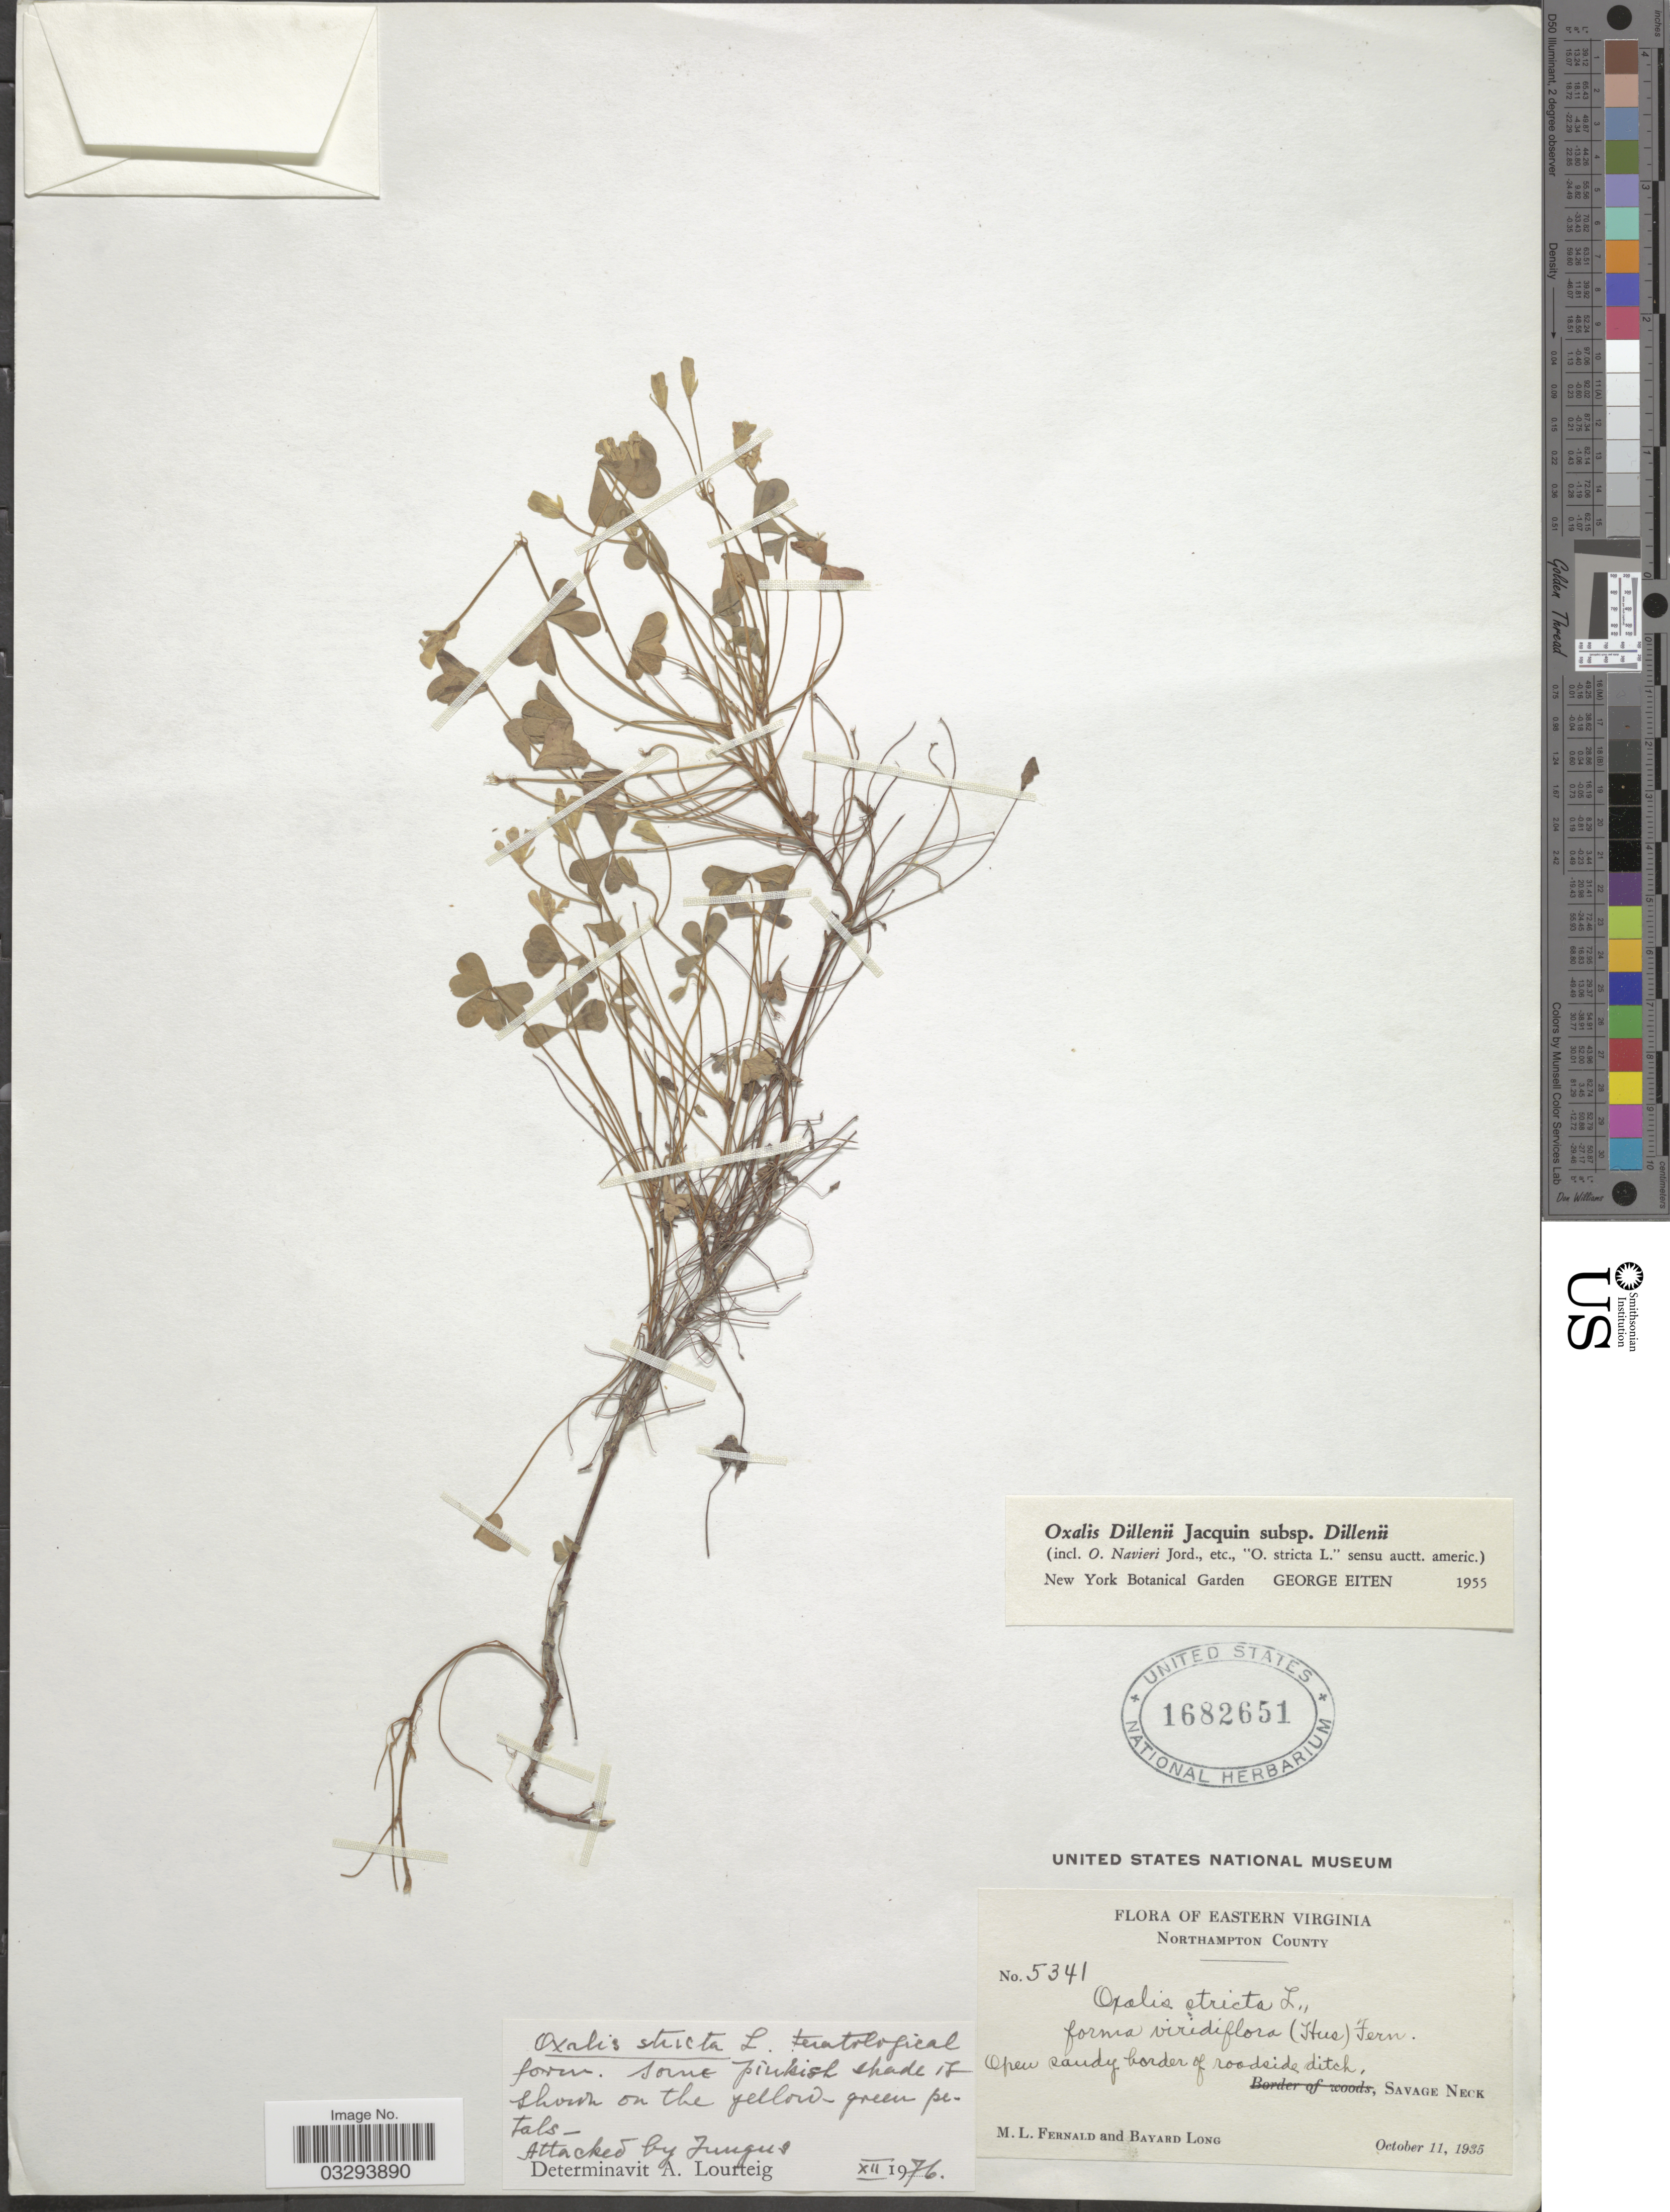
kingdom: Plantae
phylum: Tracheophyta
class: Magnoliopsida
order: Oxalidales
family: Oxalidaceae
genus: Oxalis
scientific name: Oxalis stricta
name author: L.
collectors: M. L. Fernald & B. Long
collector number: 5341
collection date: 1935-10-11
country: United States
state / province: Virginia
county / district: Northampton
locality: Eastern Virginia. Open sandy border of roadside ditch, Savage Neck.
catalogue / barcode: US 1682651